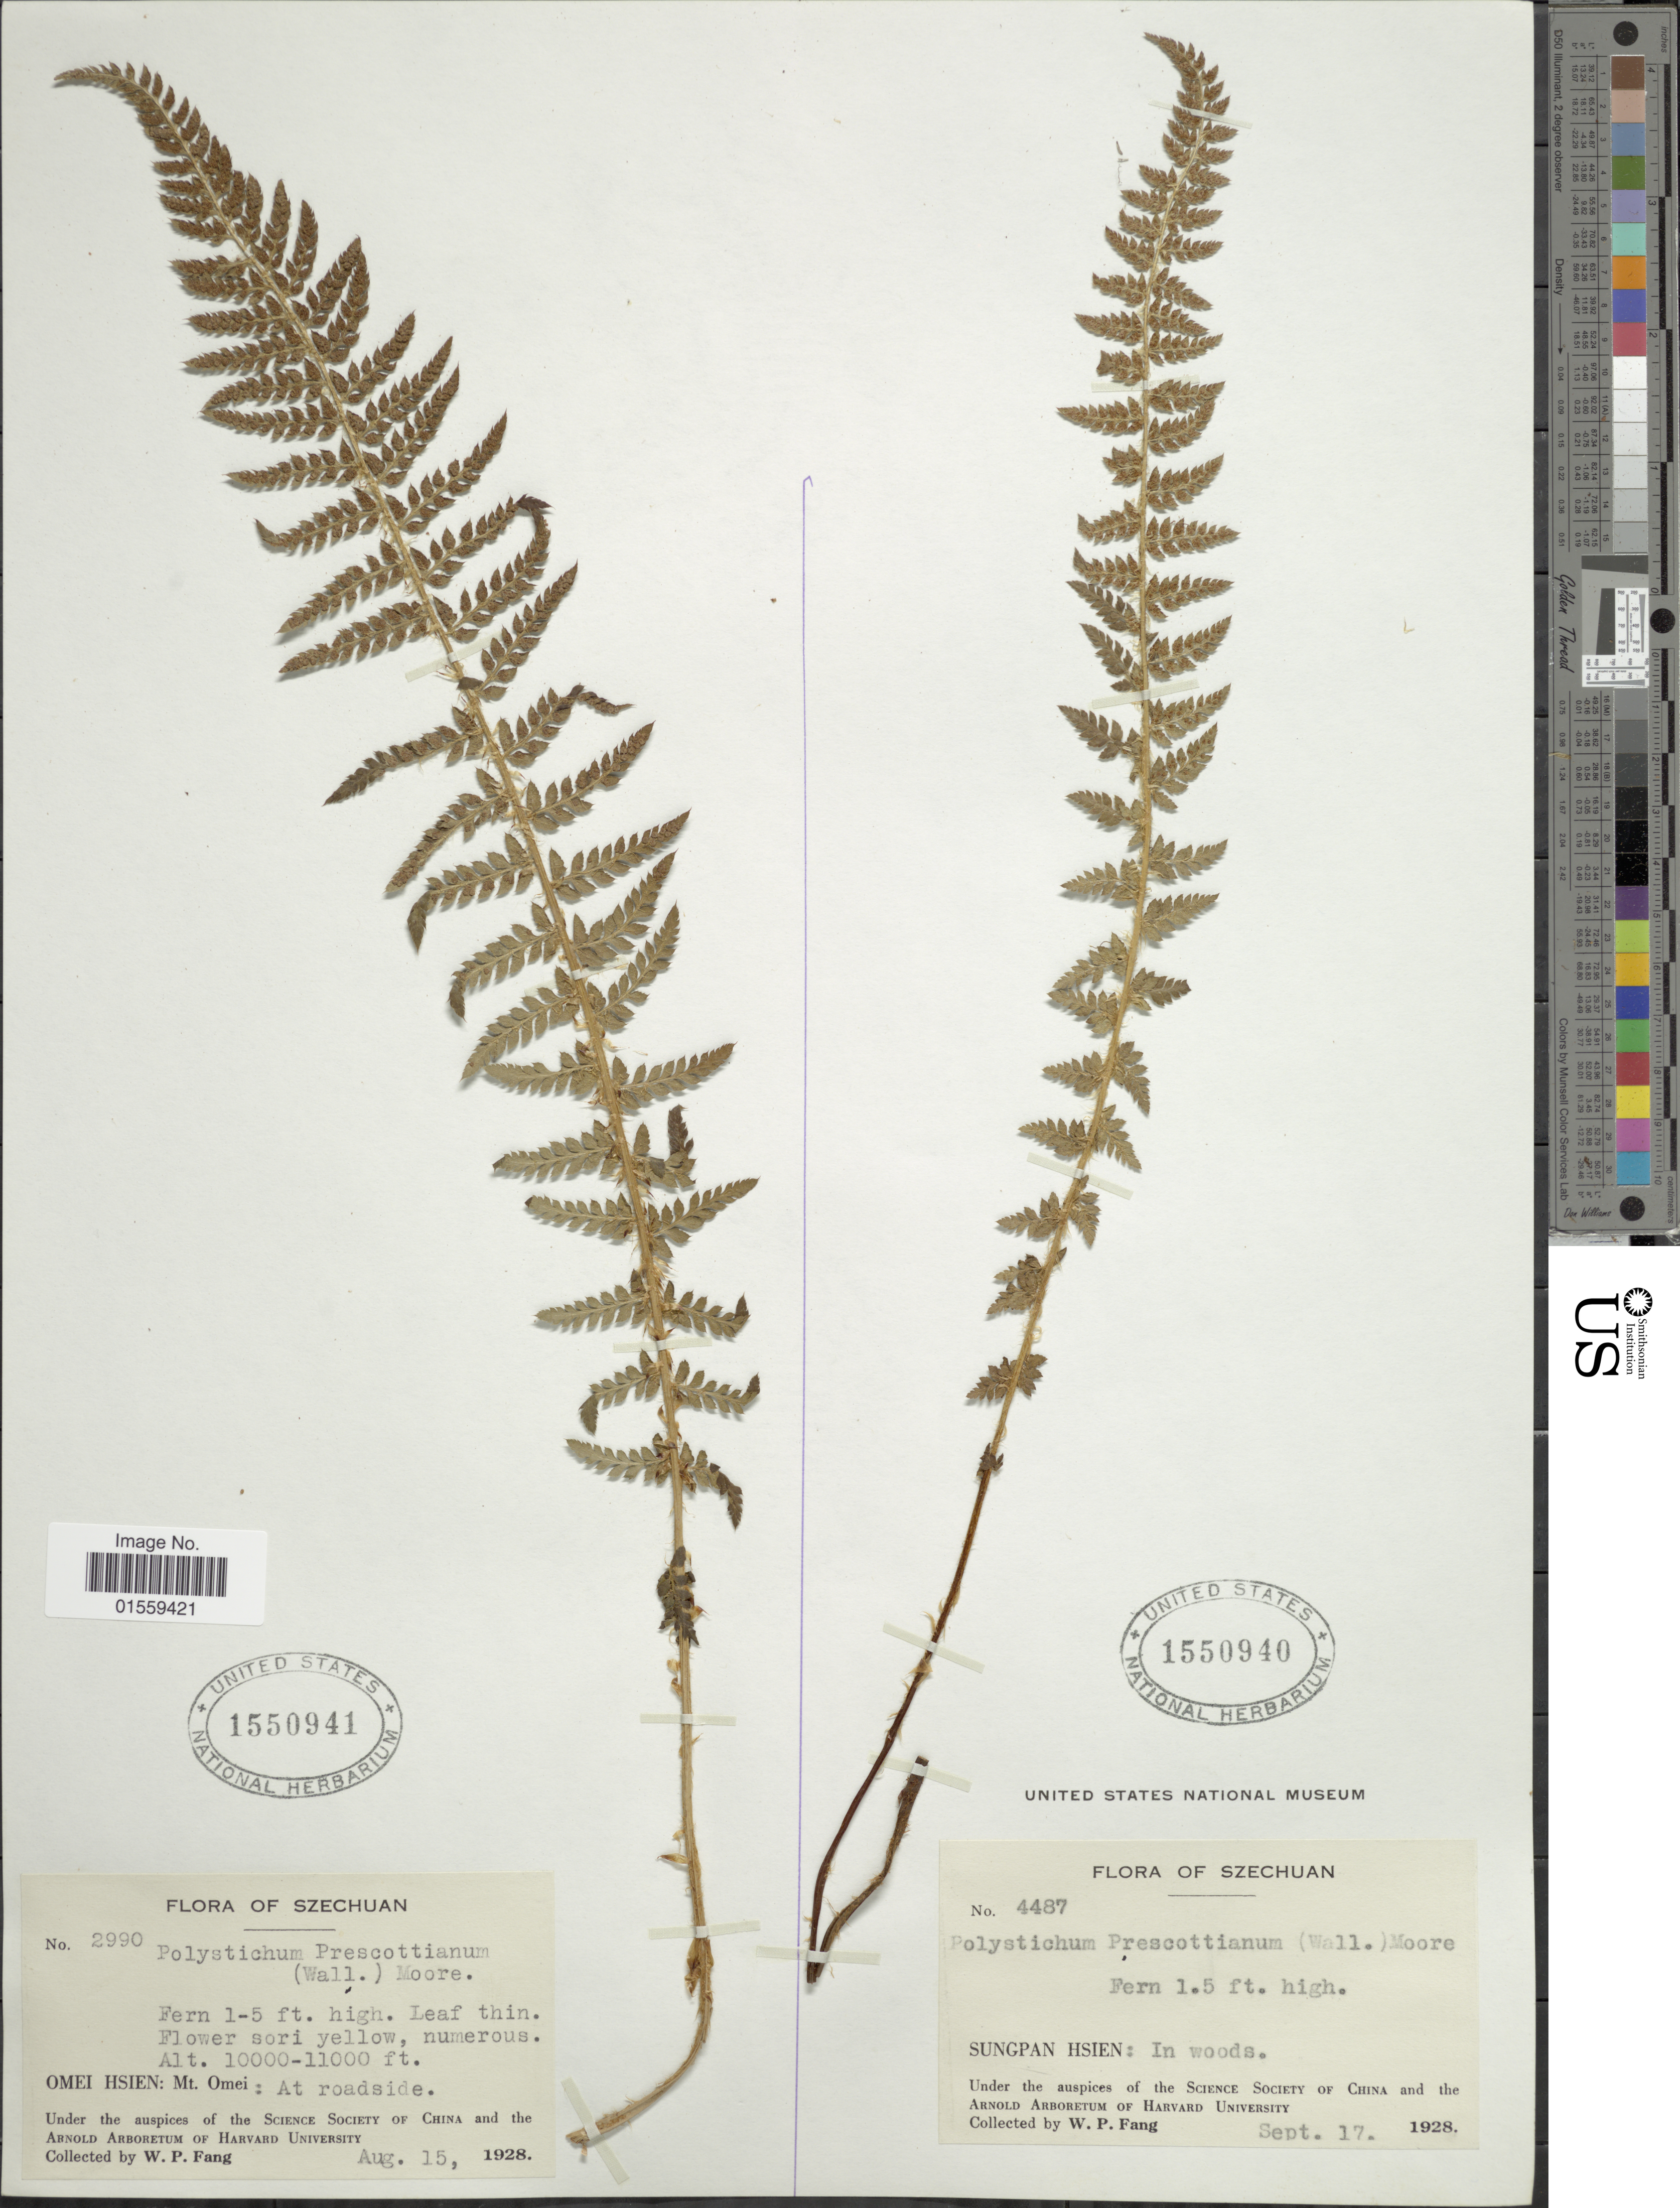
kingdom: Plantae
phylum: Tracheophyta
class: Polypodiopsida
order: Polypodiales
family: Dryopteridaceae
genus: Polystichum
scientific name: Polystichum prescottianum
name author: (Wall. ex Mett.) T. Moore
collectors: W. P. Fang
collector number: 2990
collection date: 1928-08-15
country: China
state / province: Sichuan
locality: Szechuan, Omei Hsien: Mt. Omei: At roadside.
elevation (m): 3048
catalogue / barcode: US 1550941